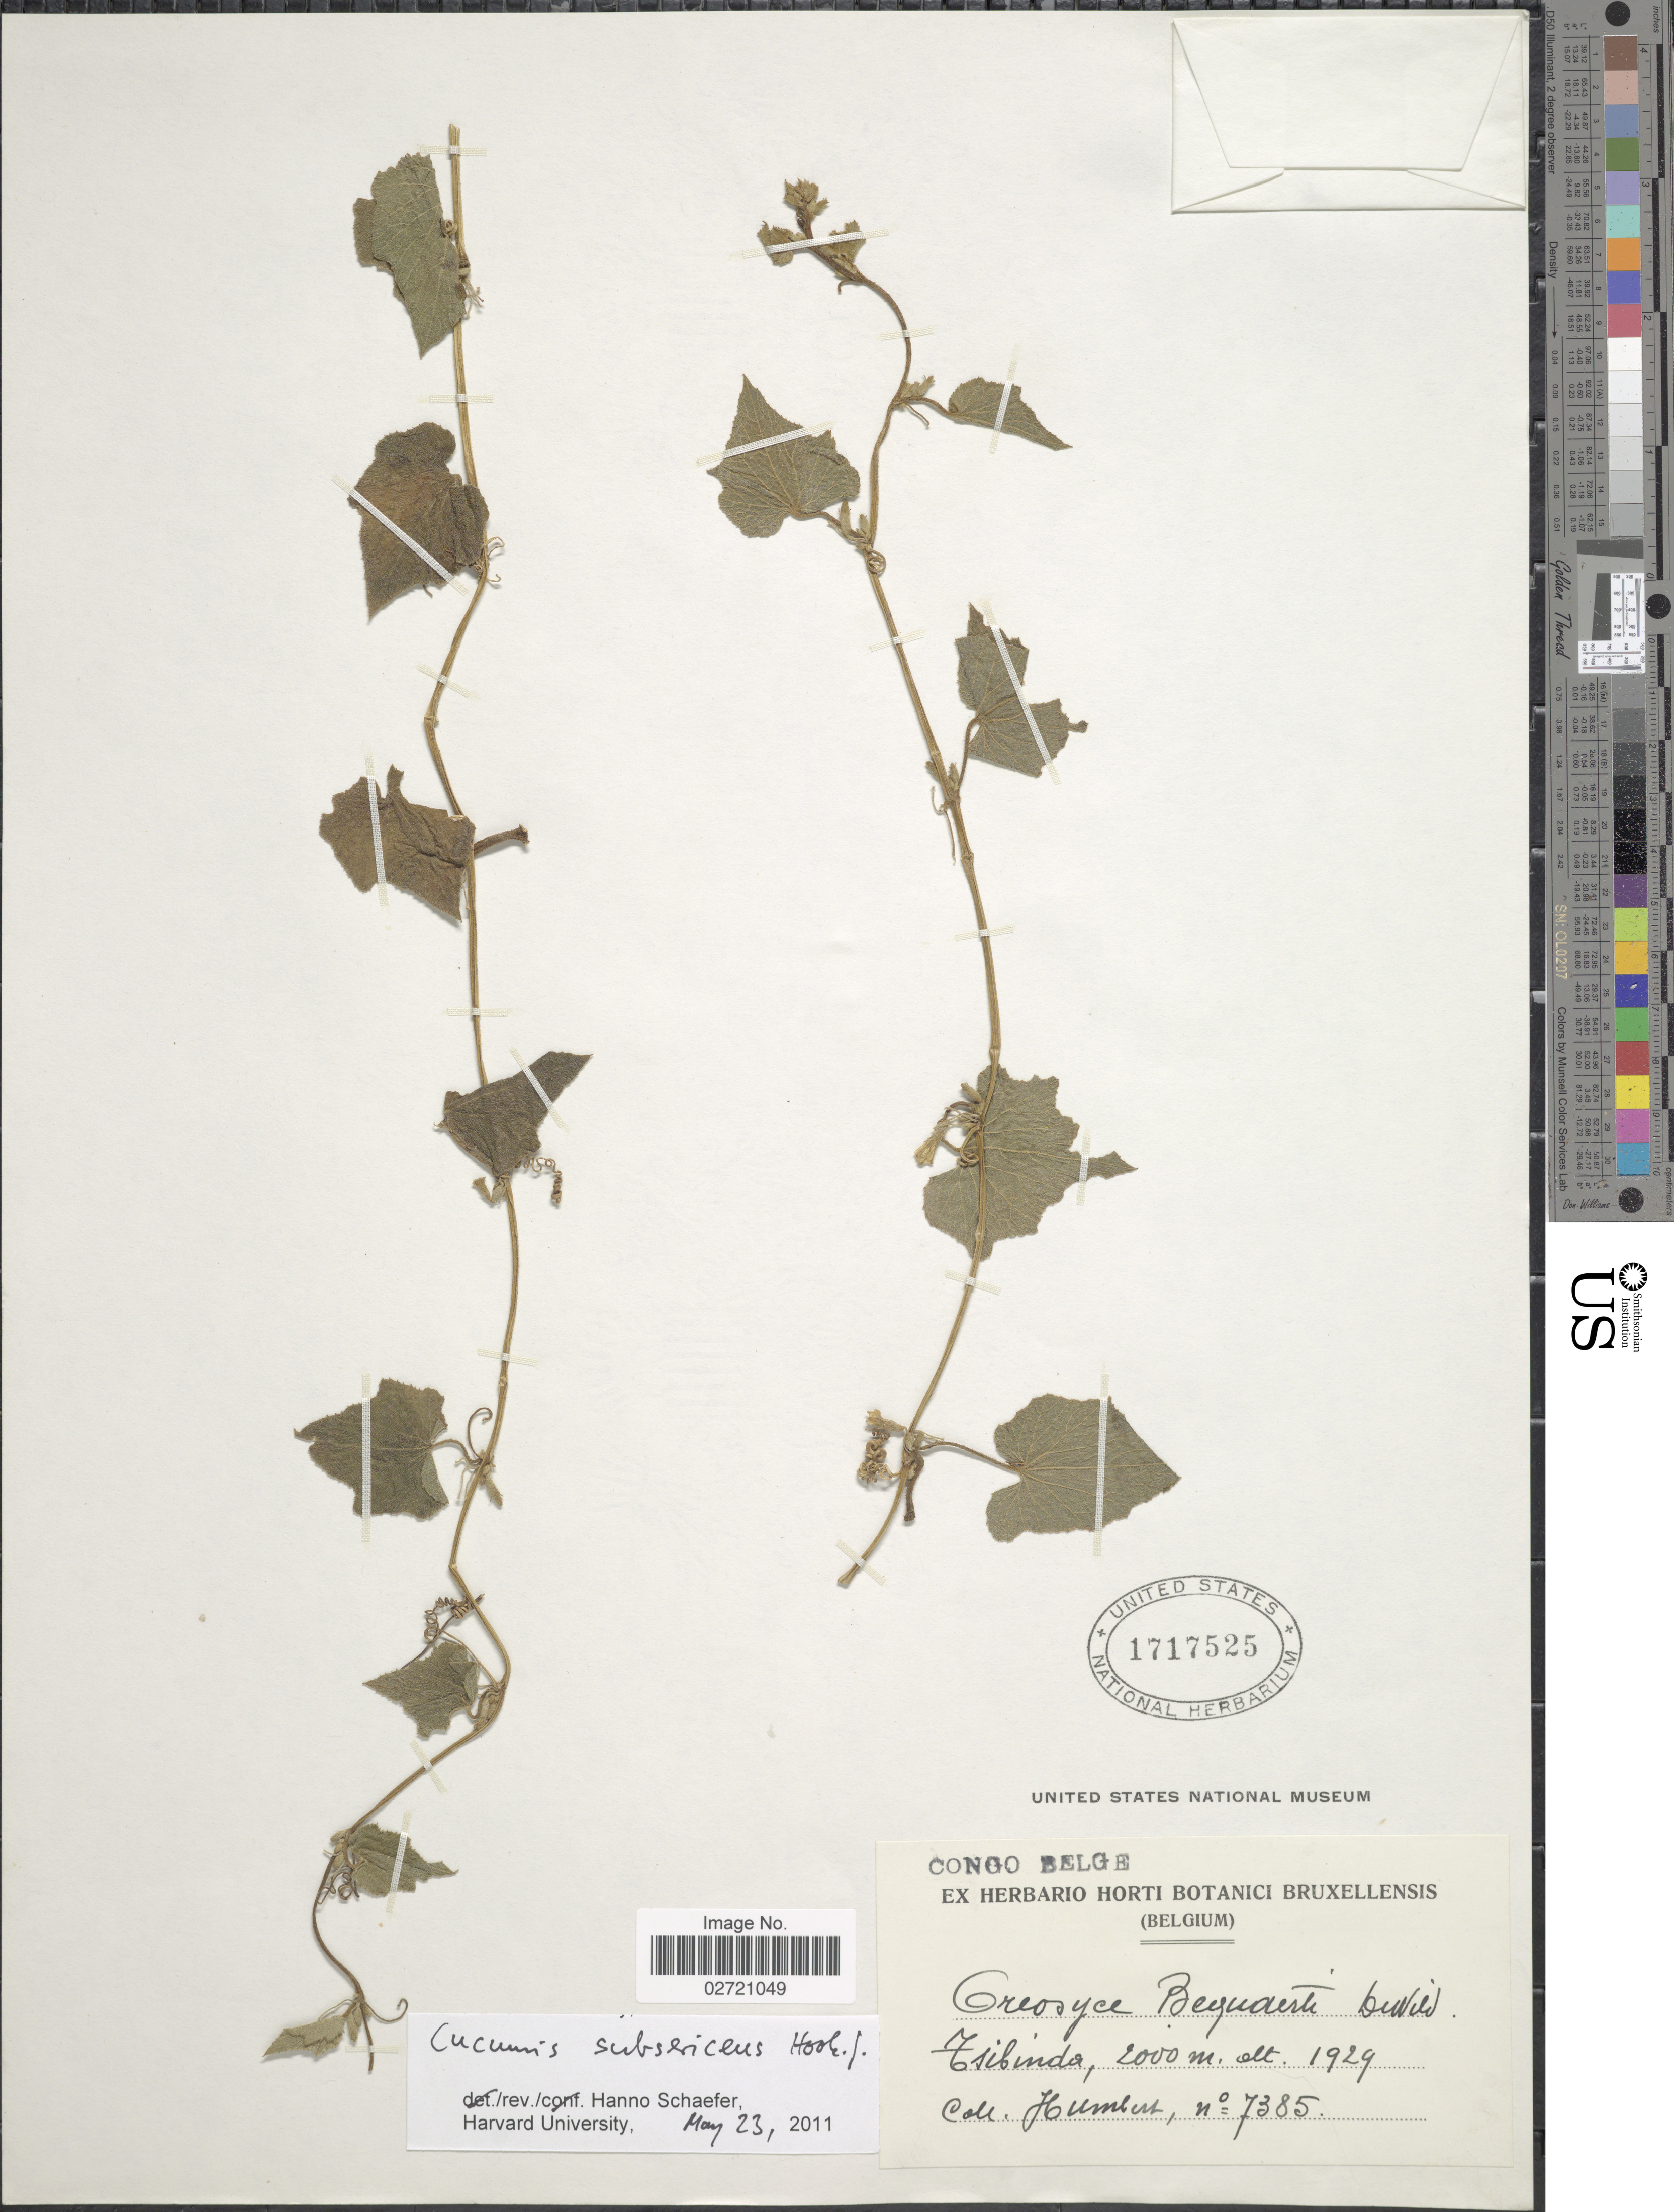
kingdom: Plantae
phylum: Tracheophyta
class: Magnoliopsida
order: Cucurbitales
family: Cucurbitaceae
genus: Cucumis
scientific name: Cucumis subsericeus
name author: Hook. f.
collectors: H. Humbert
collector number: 7385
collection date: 1929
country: Congo, Democratic Republic of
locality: Congo Belge. Tsibinda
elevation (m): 2000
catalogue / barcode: US 1717525